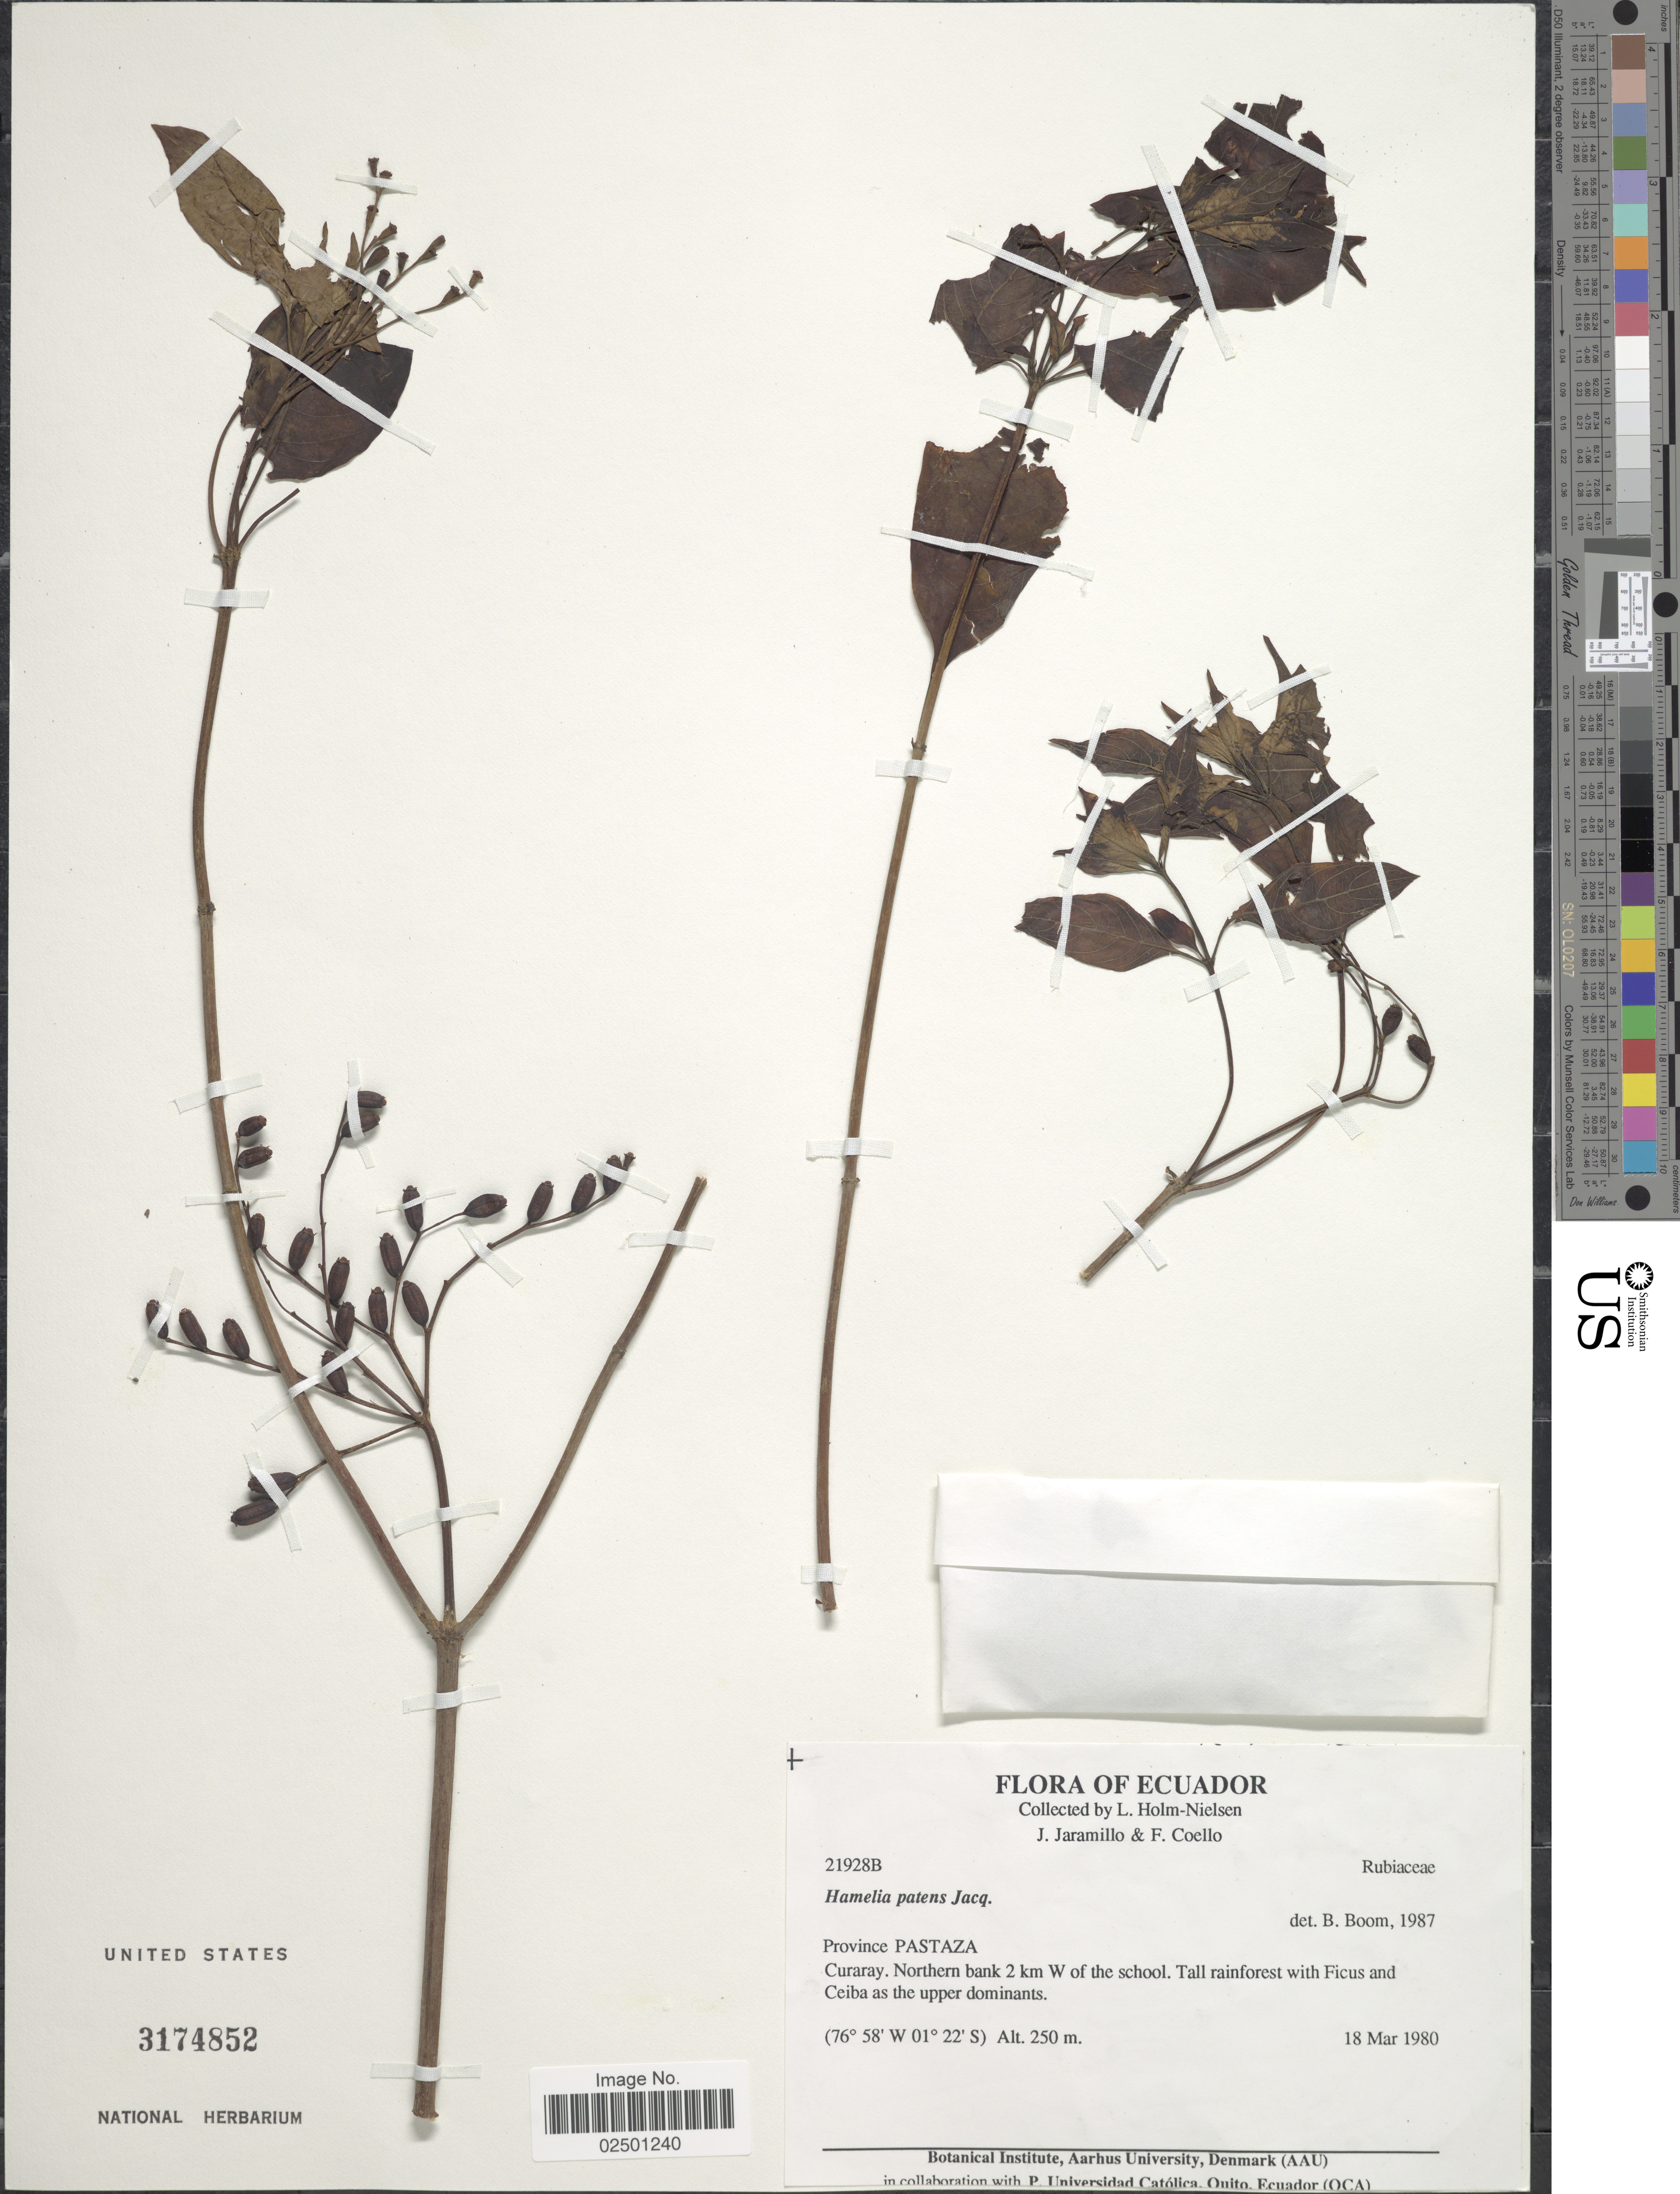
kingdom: Plantae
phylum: Tracheophyta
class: Magnoliopsida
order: Gentianales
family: Rubiaceae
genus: Hamelia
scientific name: Hamelia patens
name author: Jacq.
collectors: L. Holm-Nielsen, J. Jaramillo & F. Coello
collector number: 21928B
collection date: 1980-03-18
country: Ecuador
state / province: Pastaza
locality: Curaray. Northern bank 2 km W of the school.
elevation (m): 250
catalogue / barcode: US 3174852